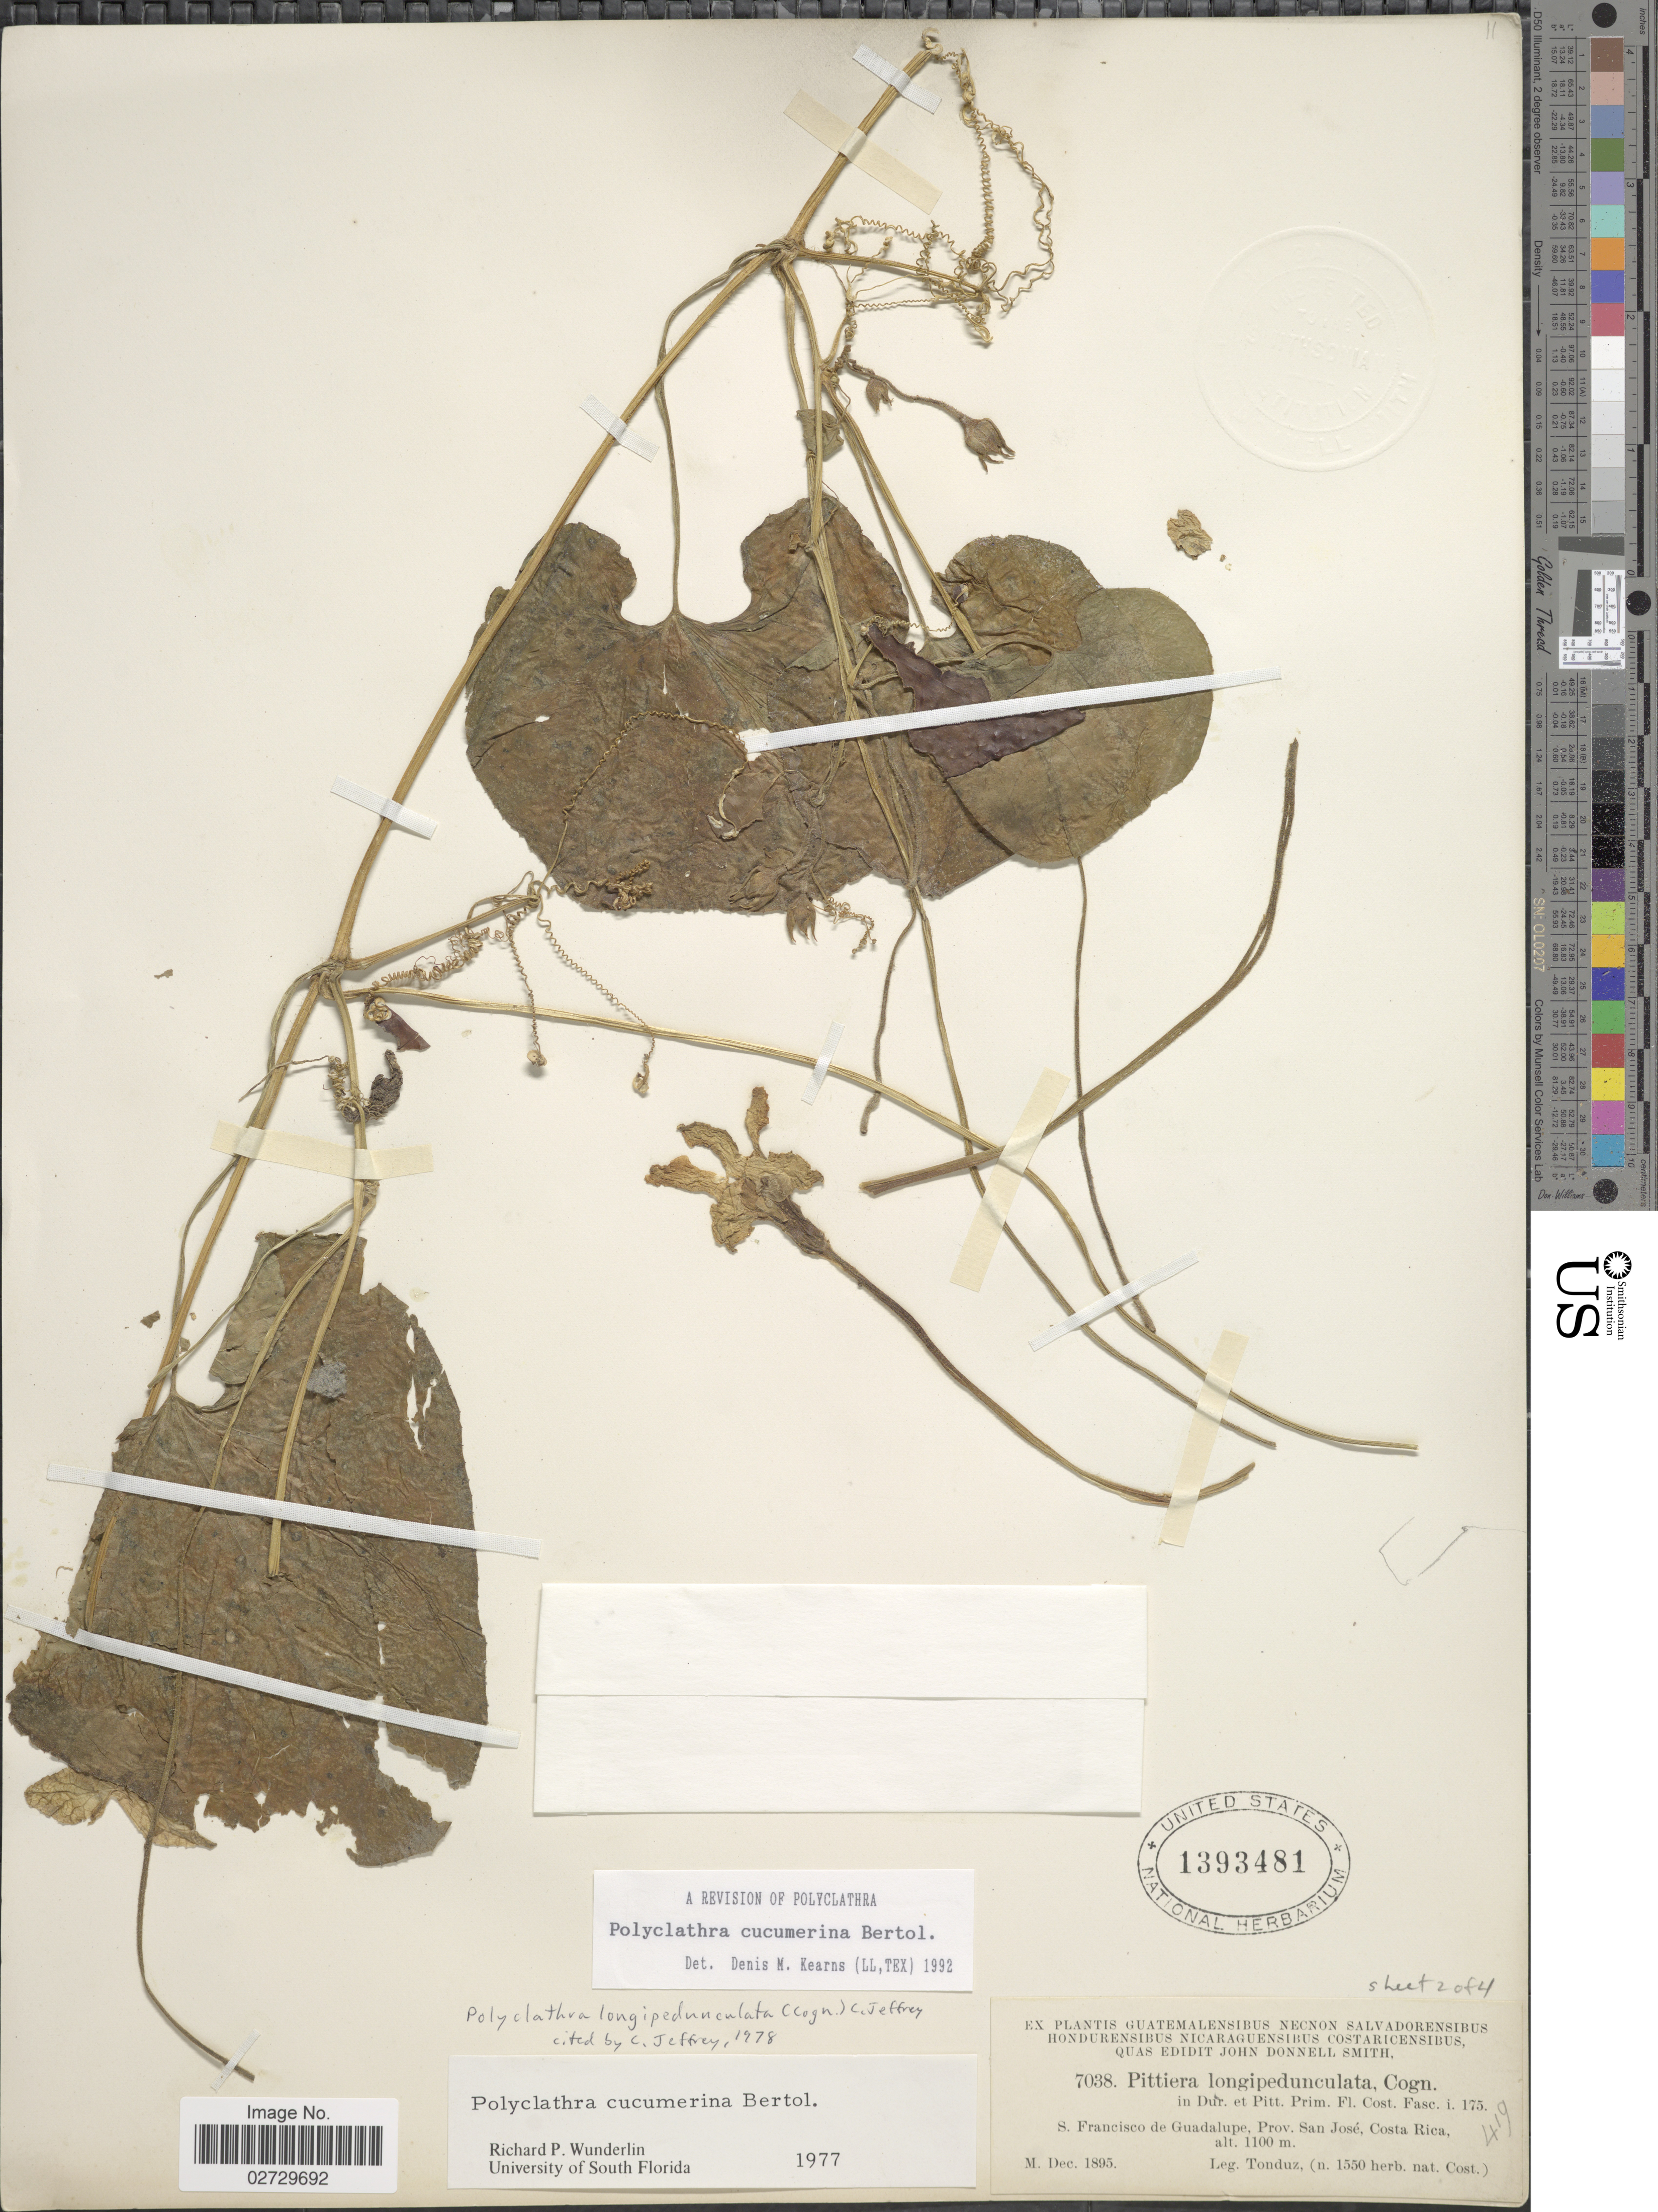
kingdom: Plantae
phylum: Tracheophyta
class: Magnoliopsida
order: Cucurbitales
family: Cucurbitaceae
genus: Polyclathra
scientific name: Polyclathra cucumerina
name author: Bertol.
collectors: A. Tonduz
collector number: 7038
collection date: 1895-12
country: Costa Rica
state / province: San José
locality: S. Francisco de Guadalupe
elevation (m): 1100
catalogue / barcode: US 1393481